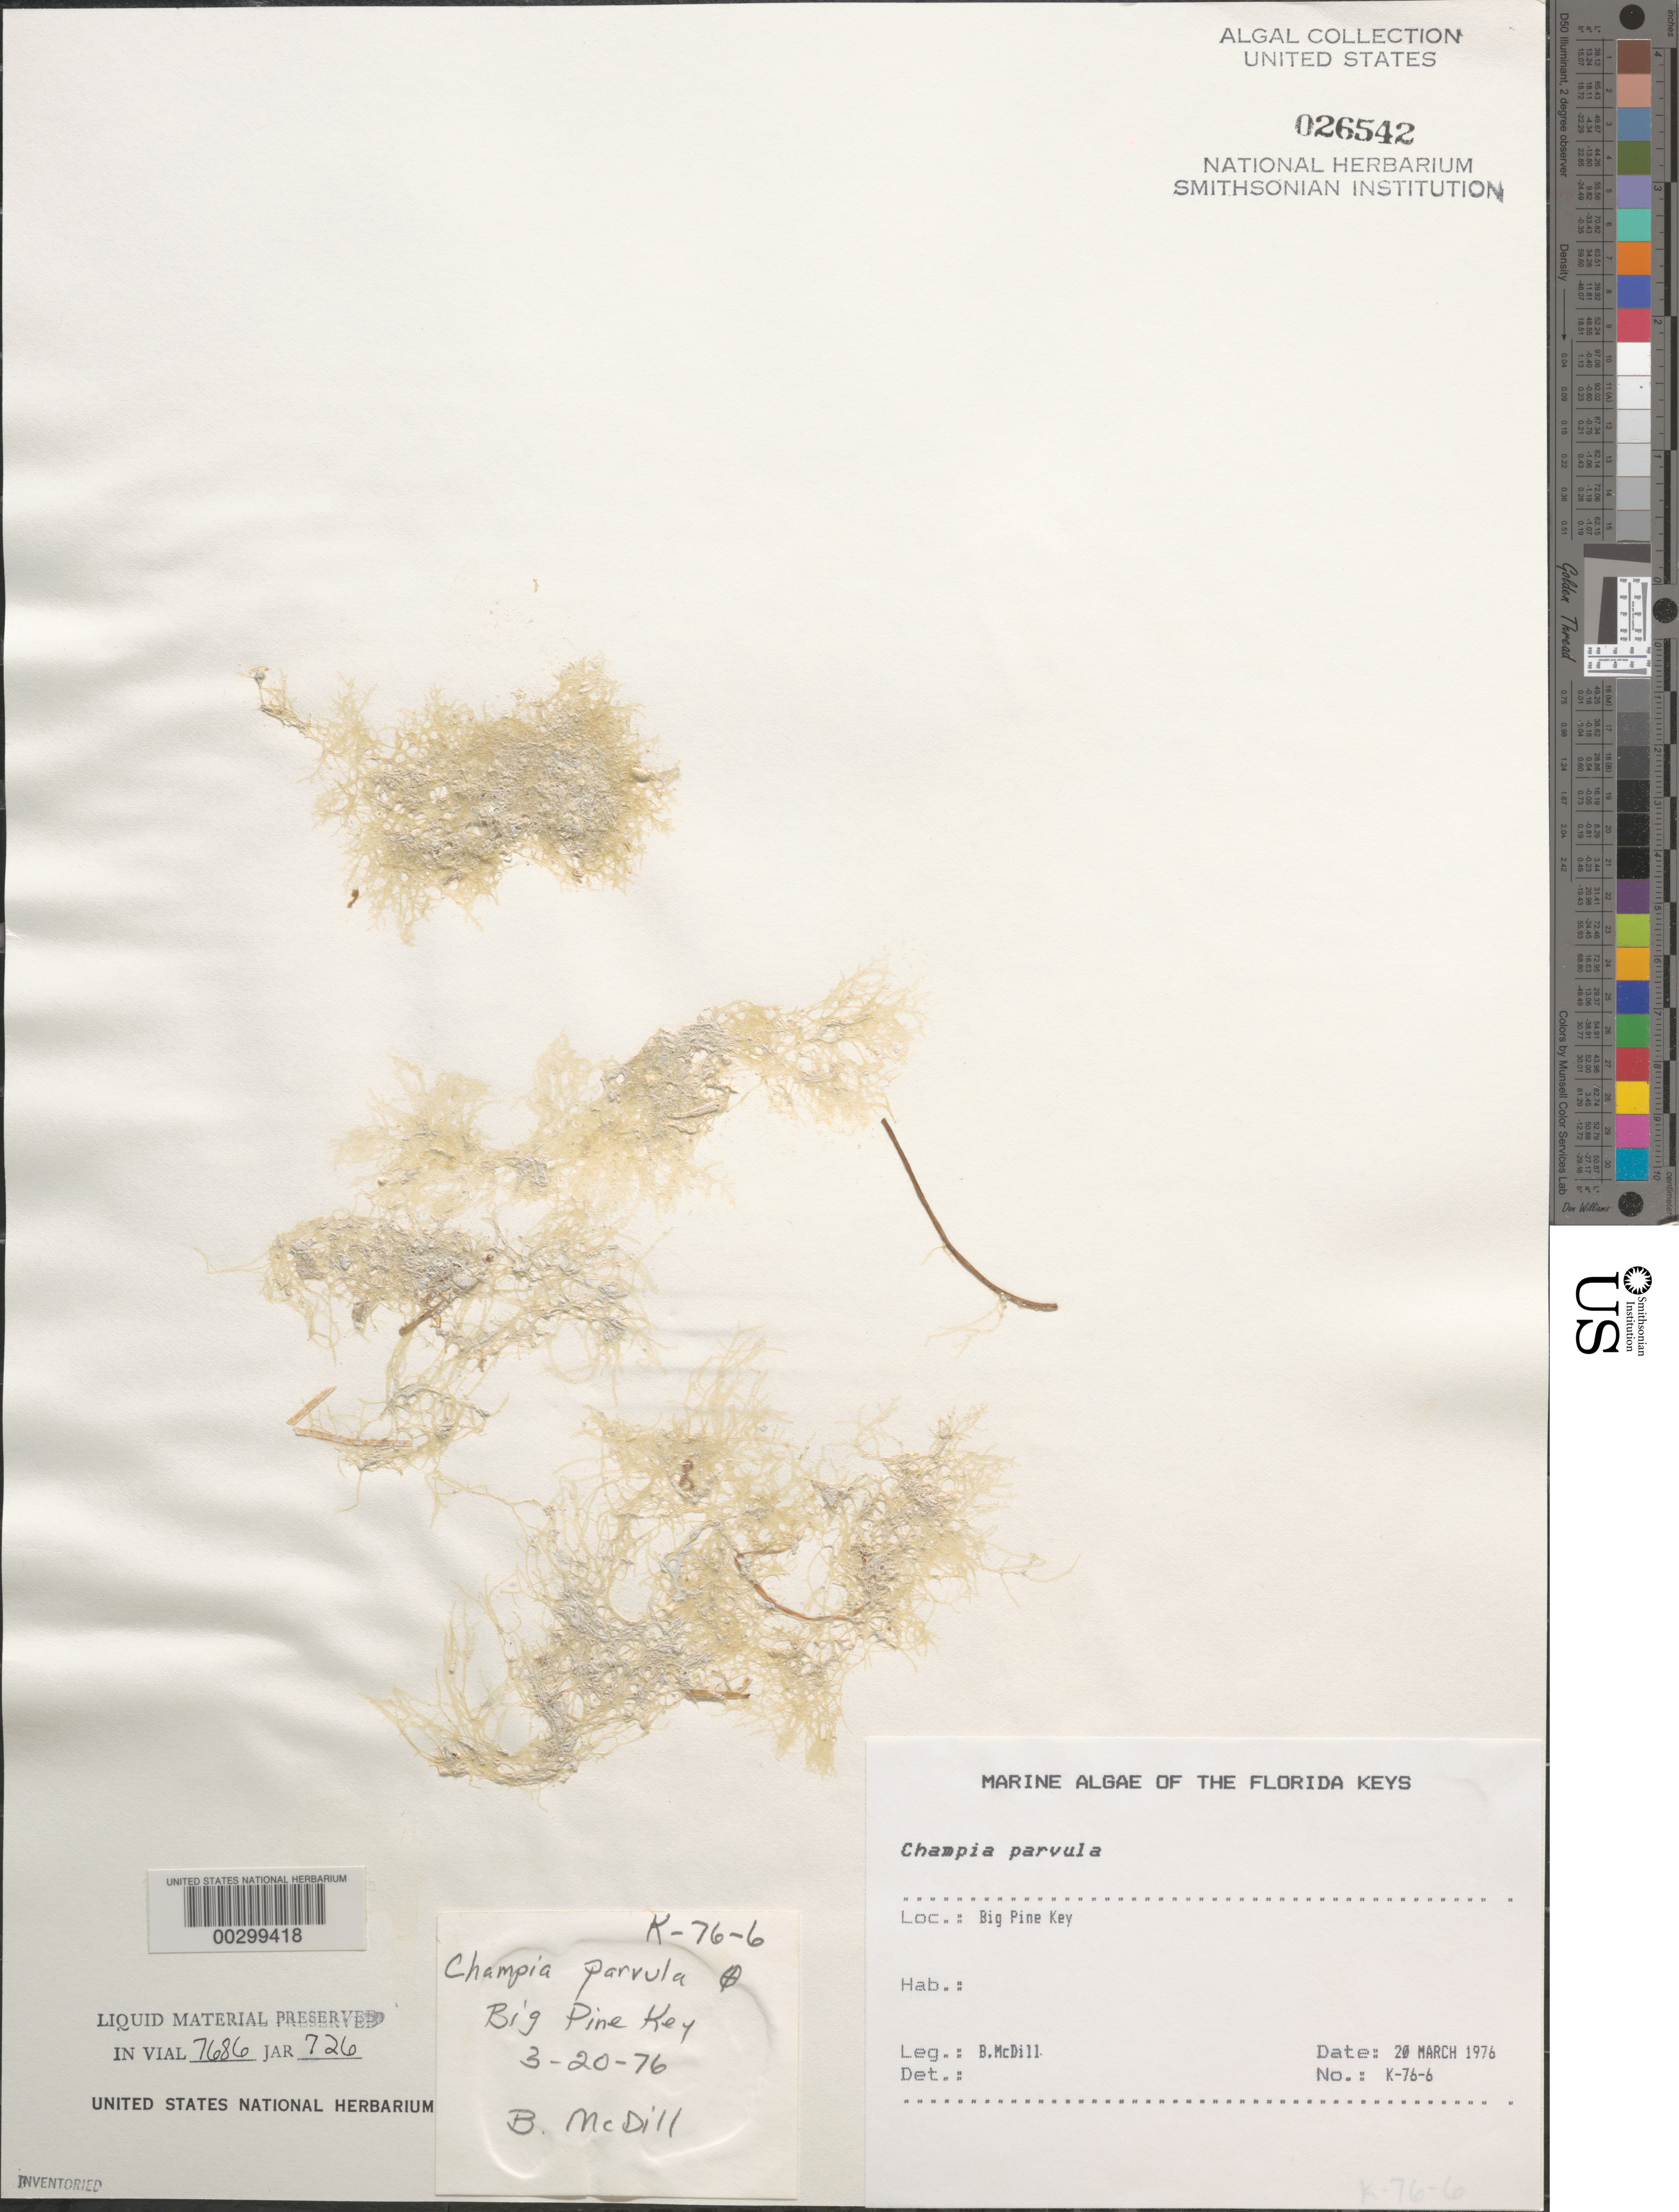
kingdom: Plantae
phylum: Rhodophyta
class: Florideophyceae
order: Rhodymeniales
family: Champiaceae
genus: Champia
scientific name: Champia parvula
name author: (C. Agardh) Harv.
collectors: B. Mcdill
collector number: K-76-6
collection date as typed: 20 Mar 1976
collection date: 1976-03-20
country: United States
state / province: Florida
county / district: Monroe County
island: Big Pine Key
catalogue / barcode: US 26542